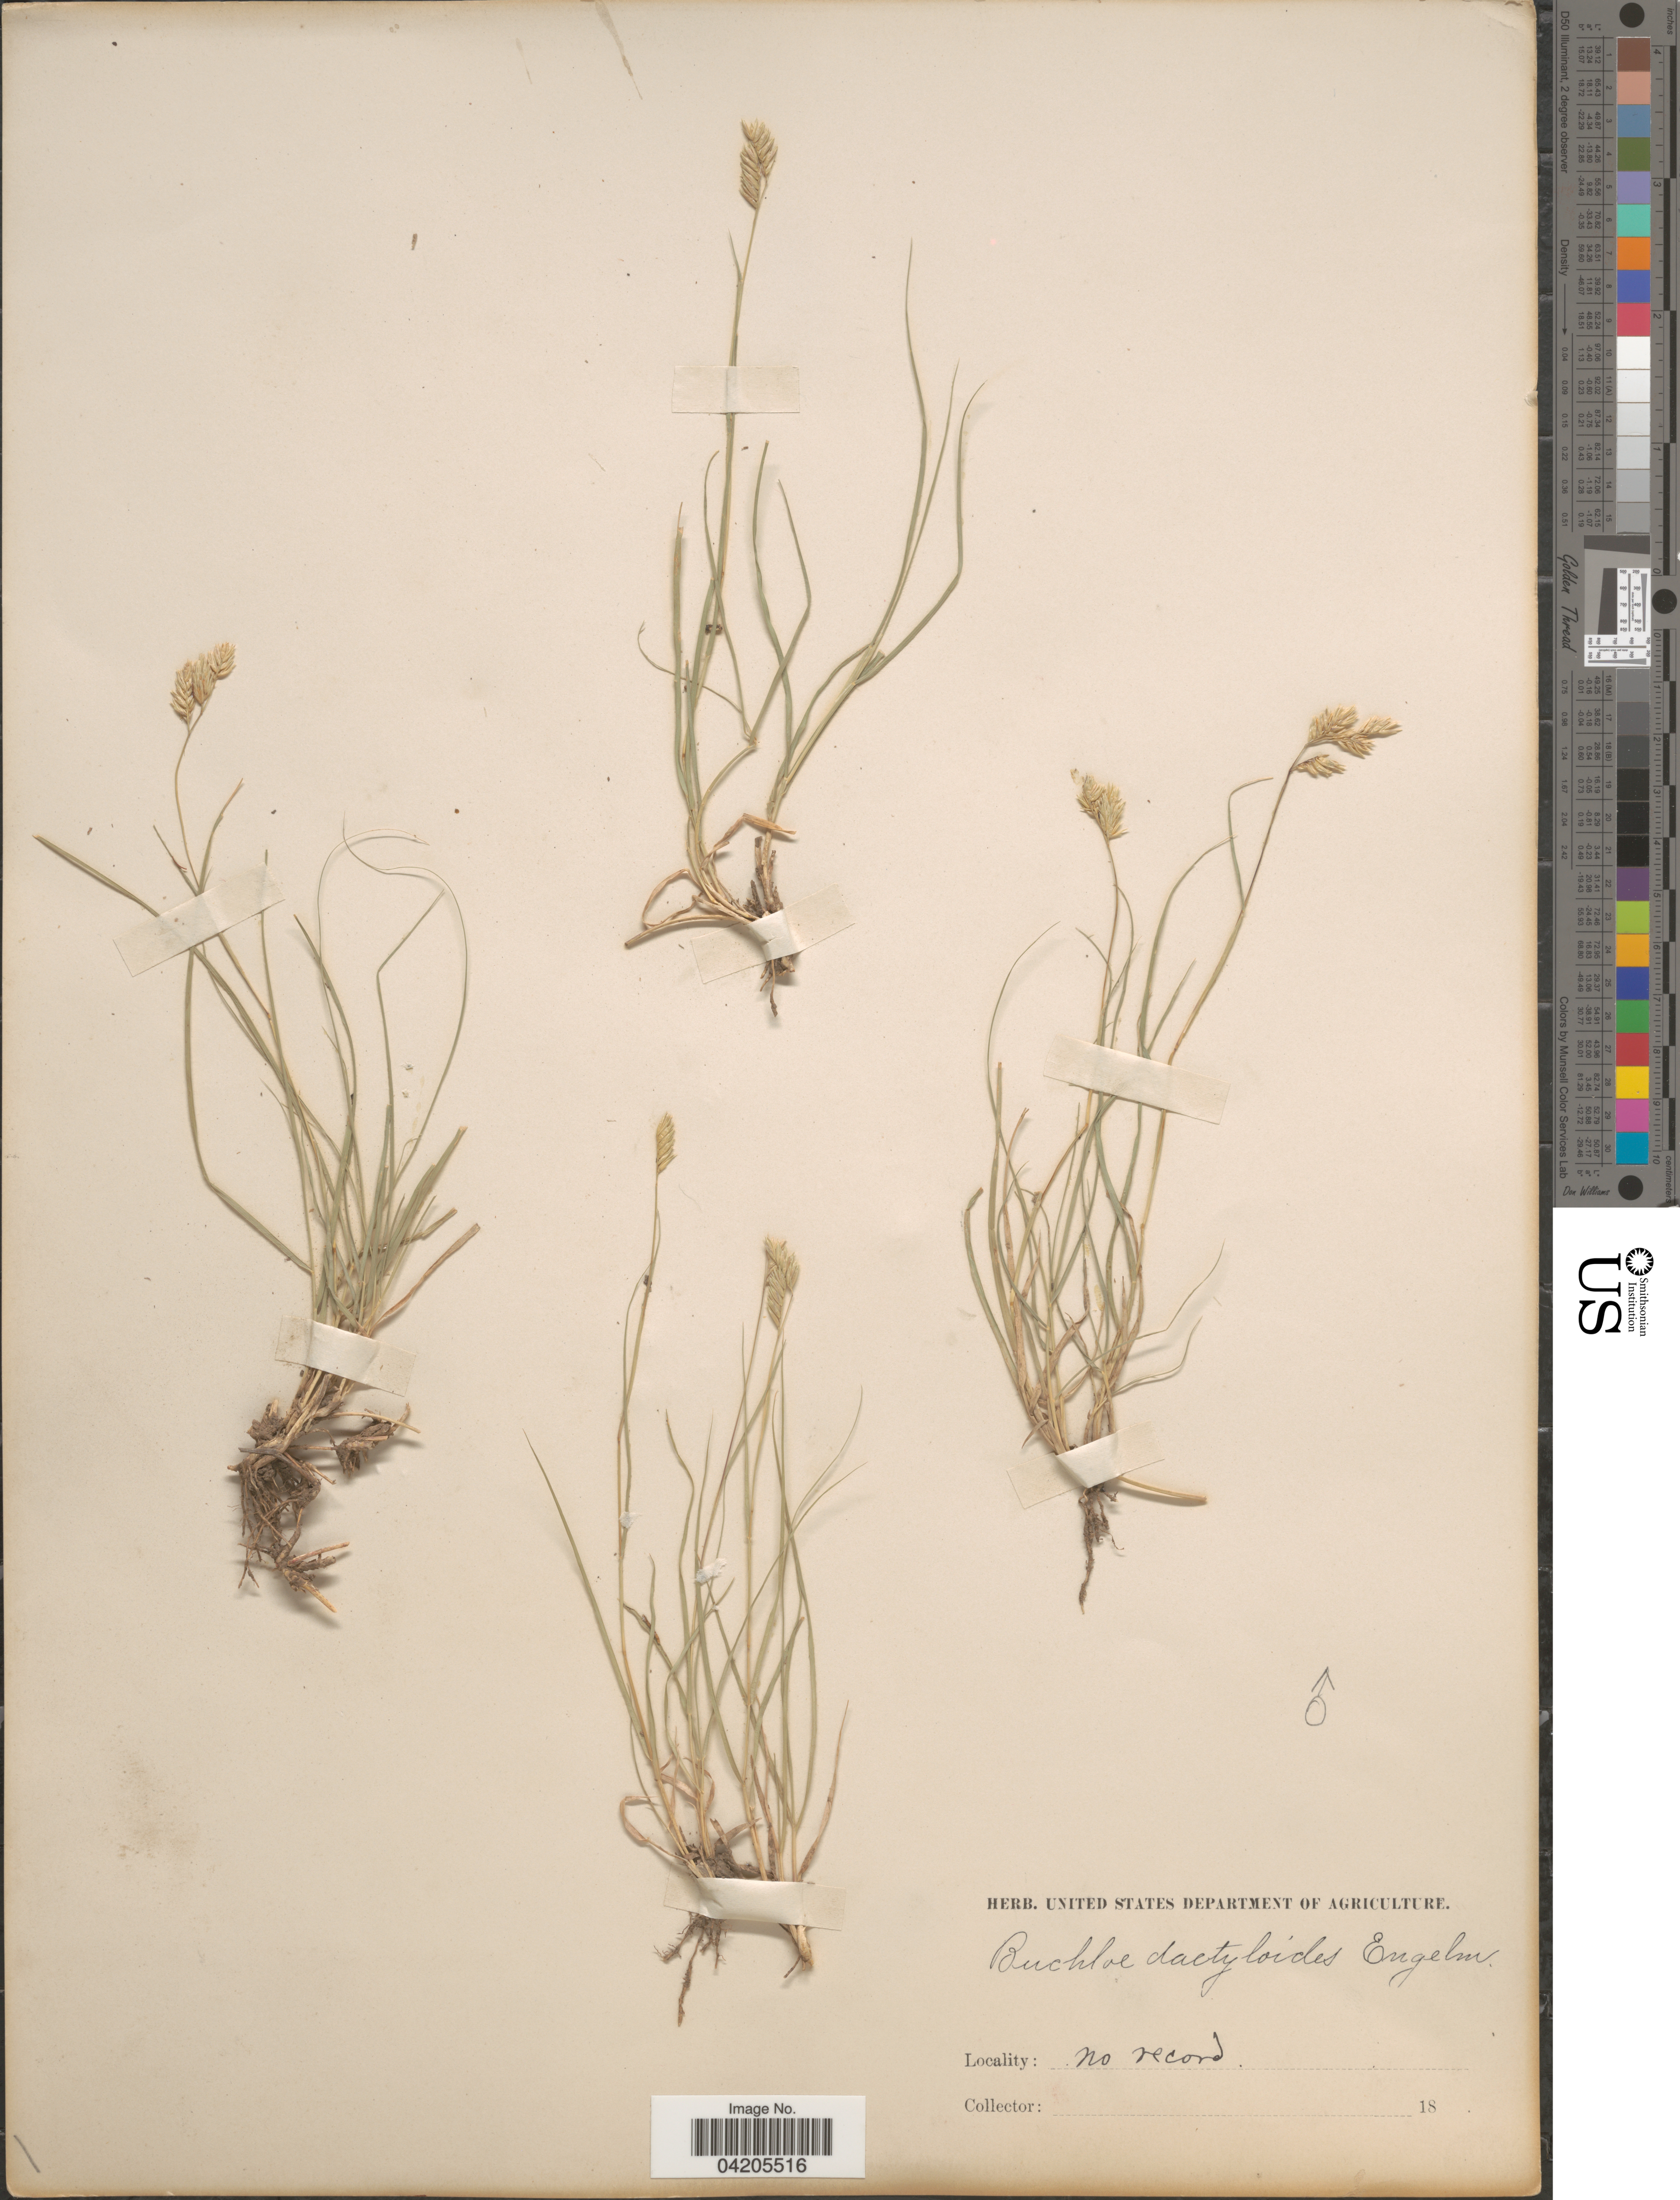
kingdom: Plantae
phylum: Tracheophyta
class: Liliopsida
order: Poales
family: Poaceae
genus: Bouteloua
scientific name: Bouteloua dactyloides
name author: (Nutt.) Columbus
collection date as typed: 18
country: United States